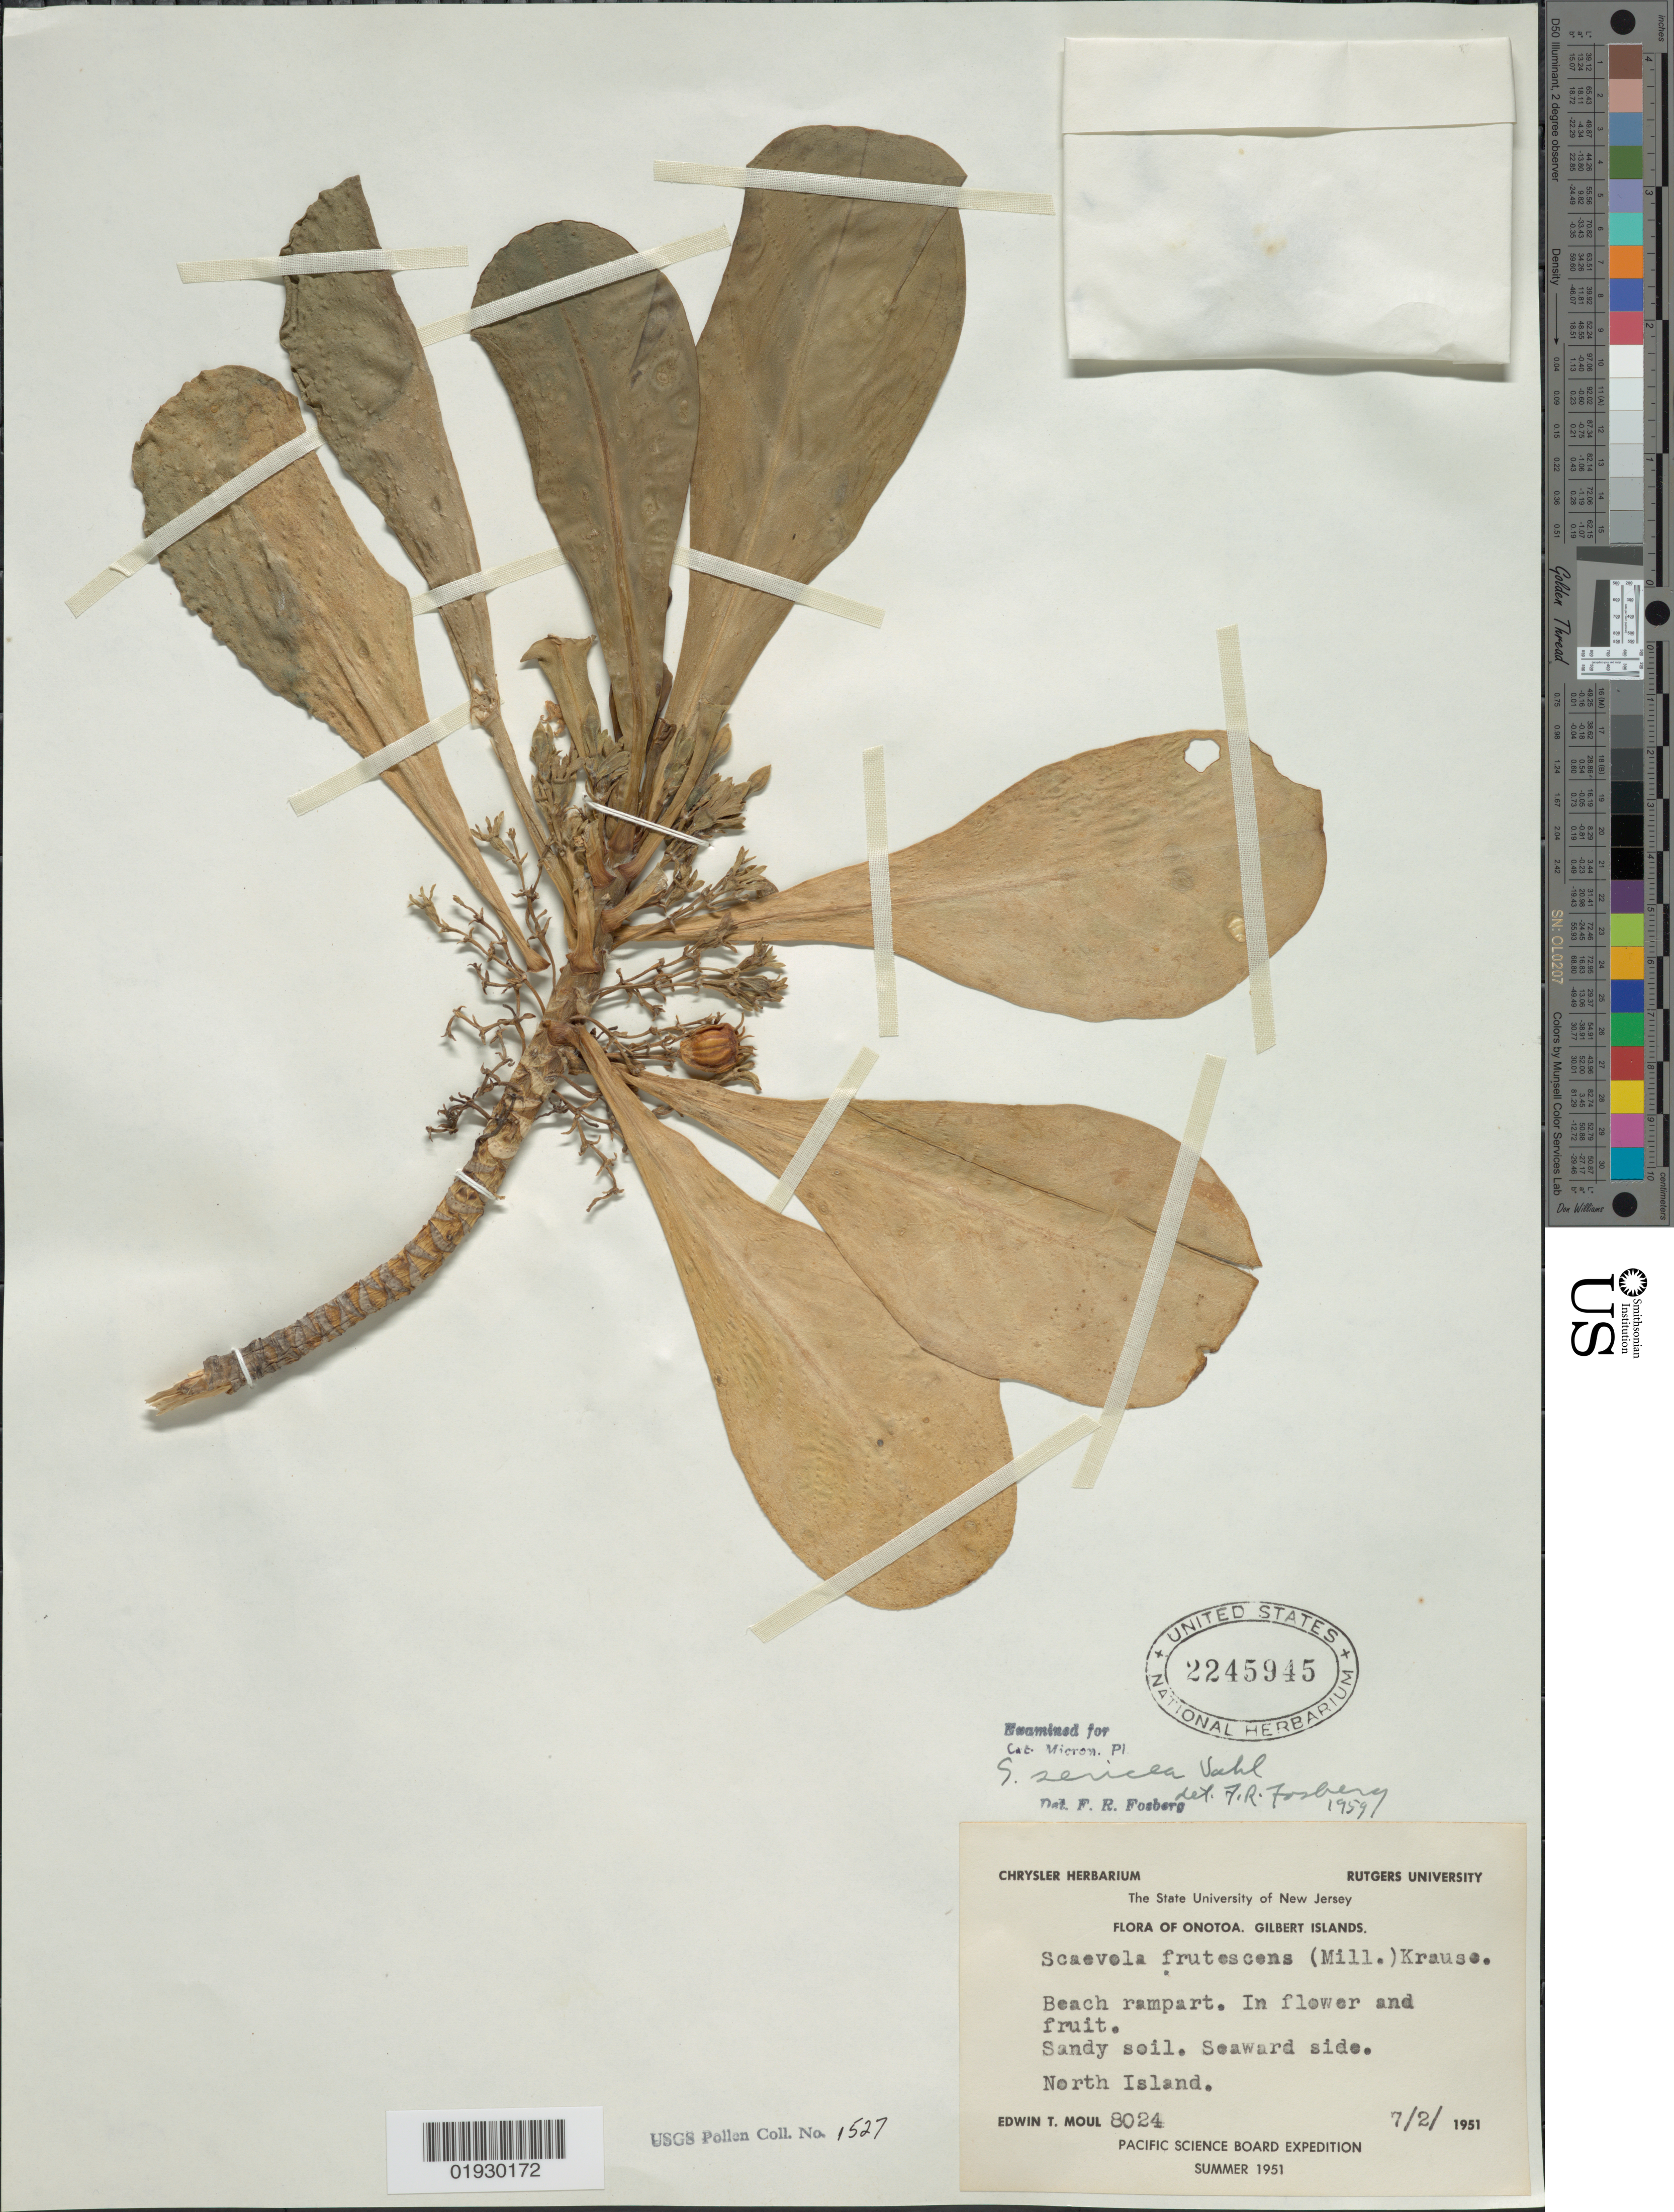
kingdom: Plantae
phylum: Tracheophyta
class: Magnoliopsida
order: Asterales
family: Goodeniaceae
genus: Scaevola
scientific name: Scaevola taccada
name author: (Gaertn.) Roxb.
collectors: E. T. Moul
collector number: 8024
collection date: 1951-02-07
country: Kiribati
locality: Onotoa, Gilbert Islands. North Island.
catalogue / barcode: US 2245945